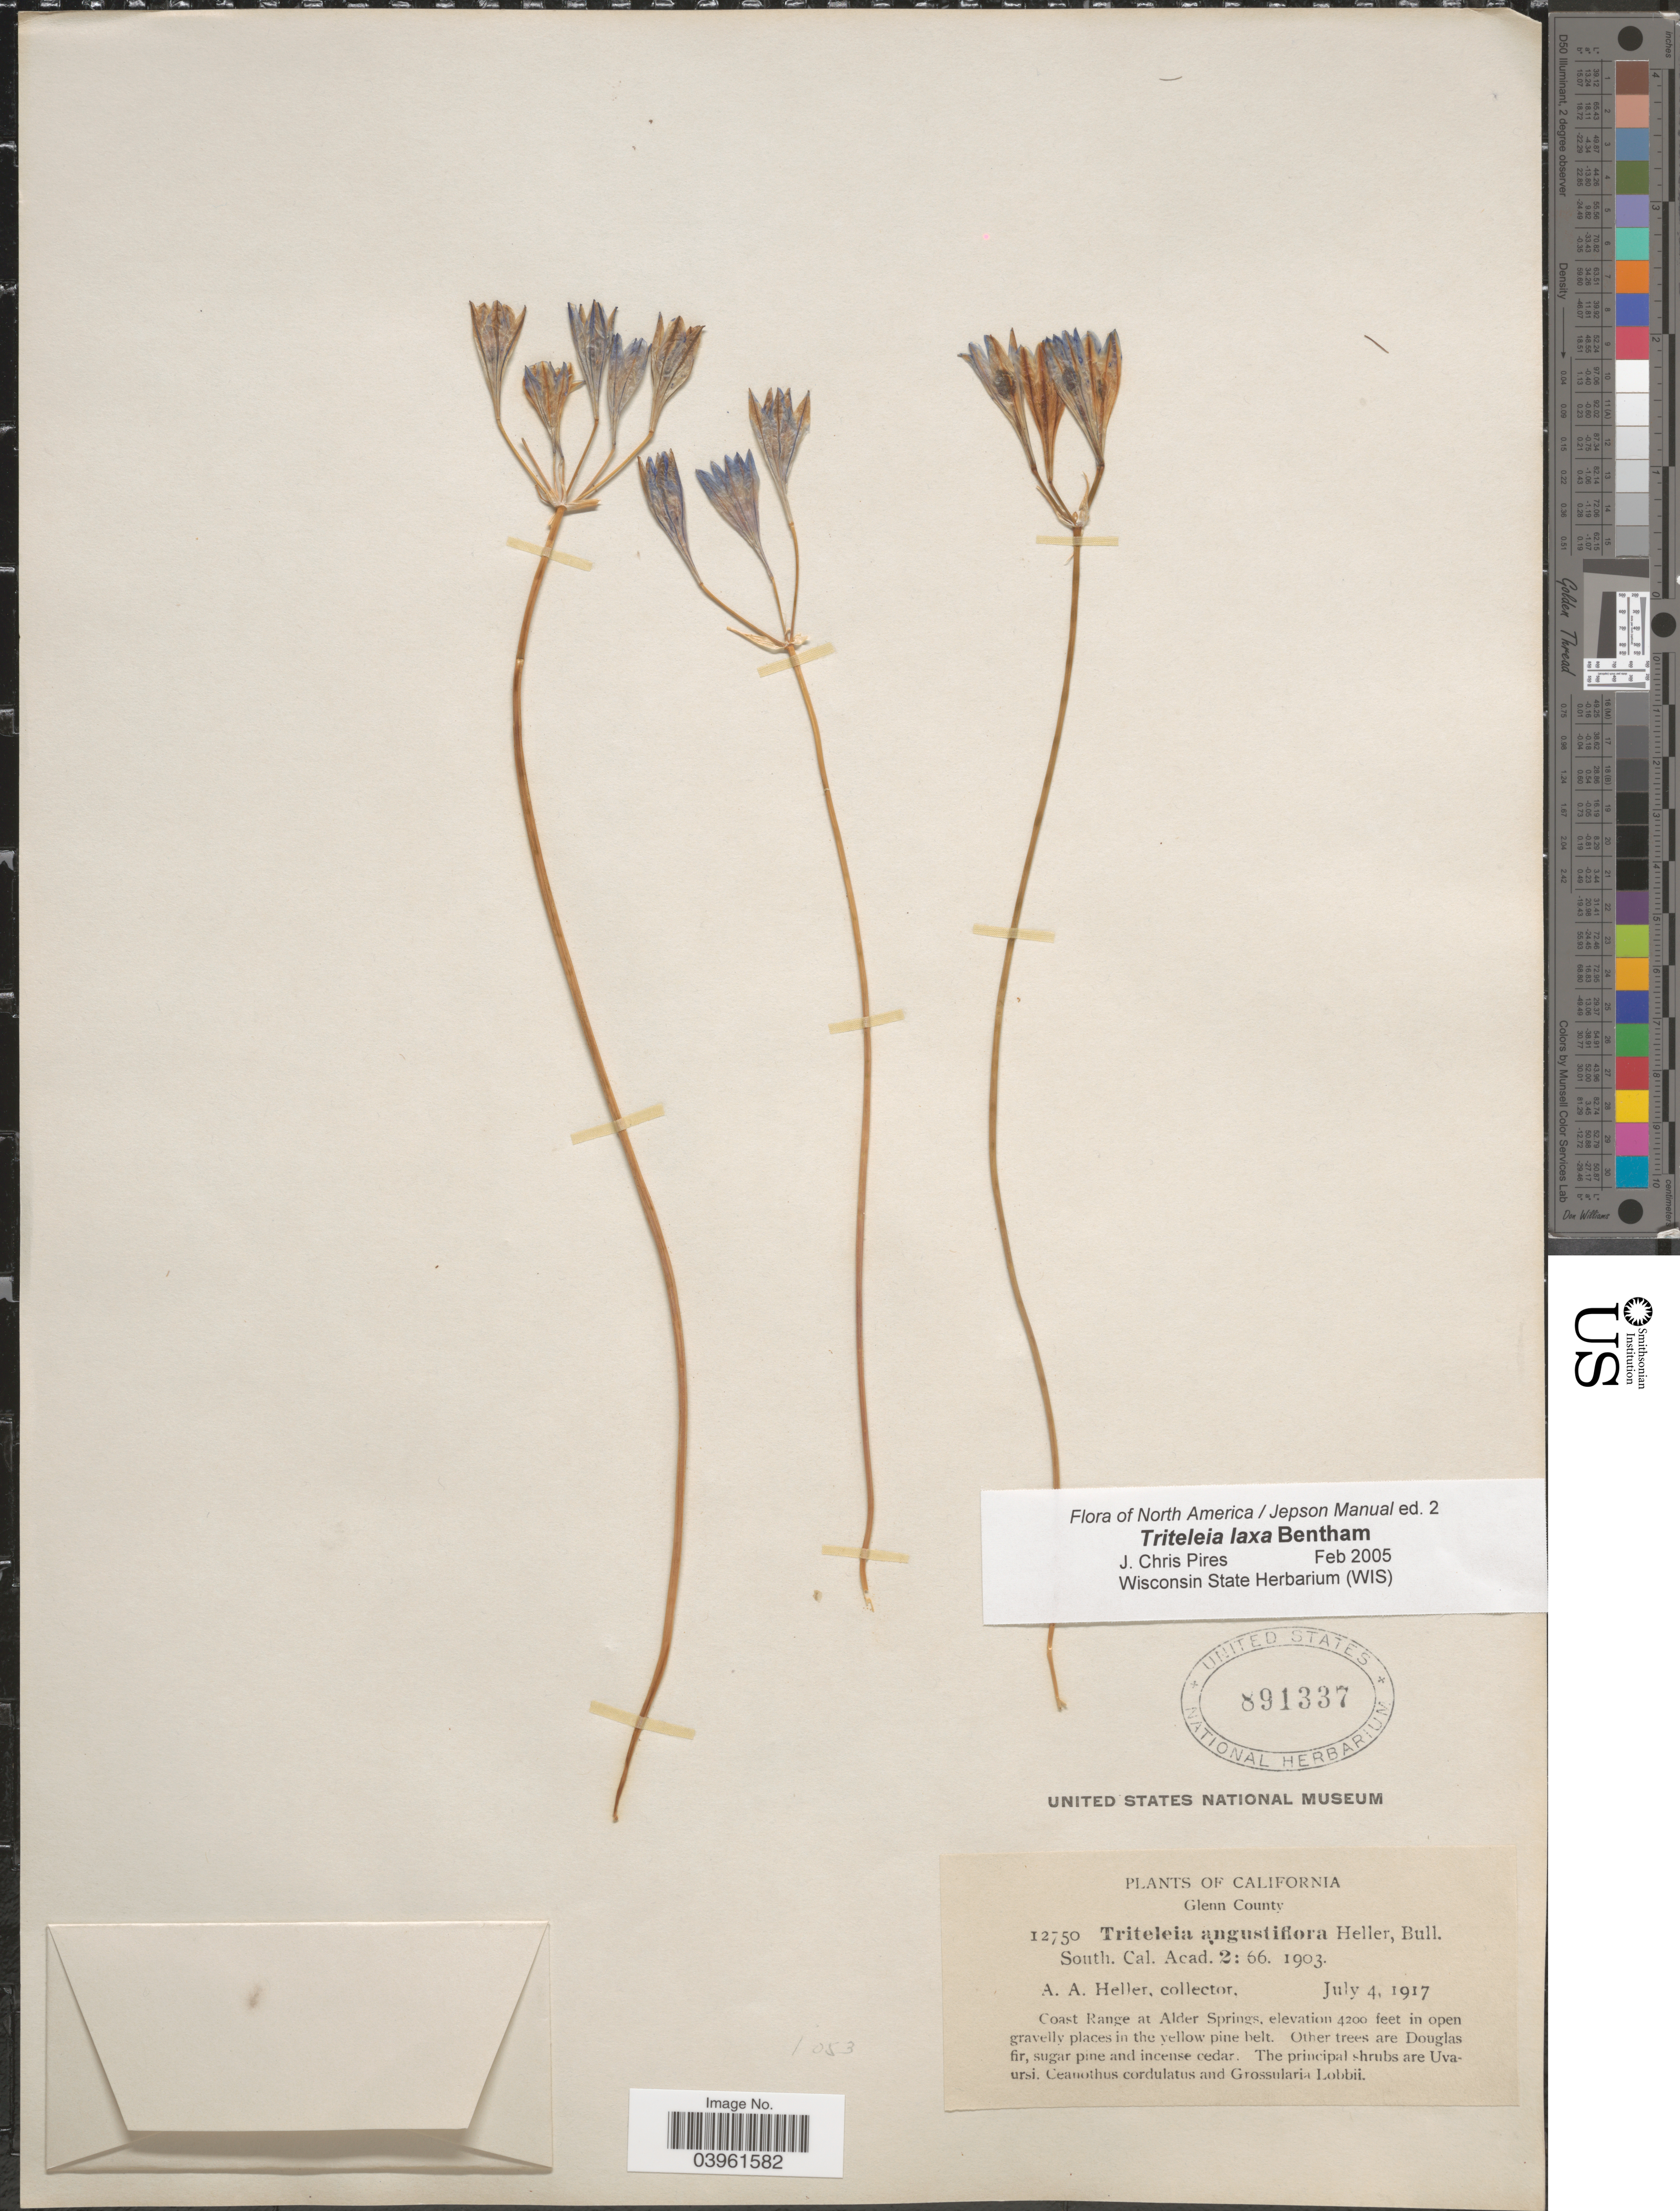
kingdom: Plantae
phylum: Tracheophyta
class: Liliopsida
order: Asparagales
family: Asparagaceae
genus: Triteleia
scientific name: Triteleia laxa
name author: Benth.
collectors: A. A. Heller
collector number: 12750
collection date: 1917-07-04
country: United States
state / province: California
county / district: Glenn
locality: Glenn County. Coast Range at Alder Springs.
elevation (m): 1280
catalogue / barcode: US 891337